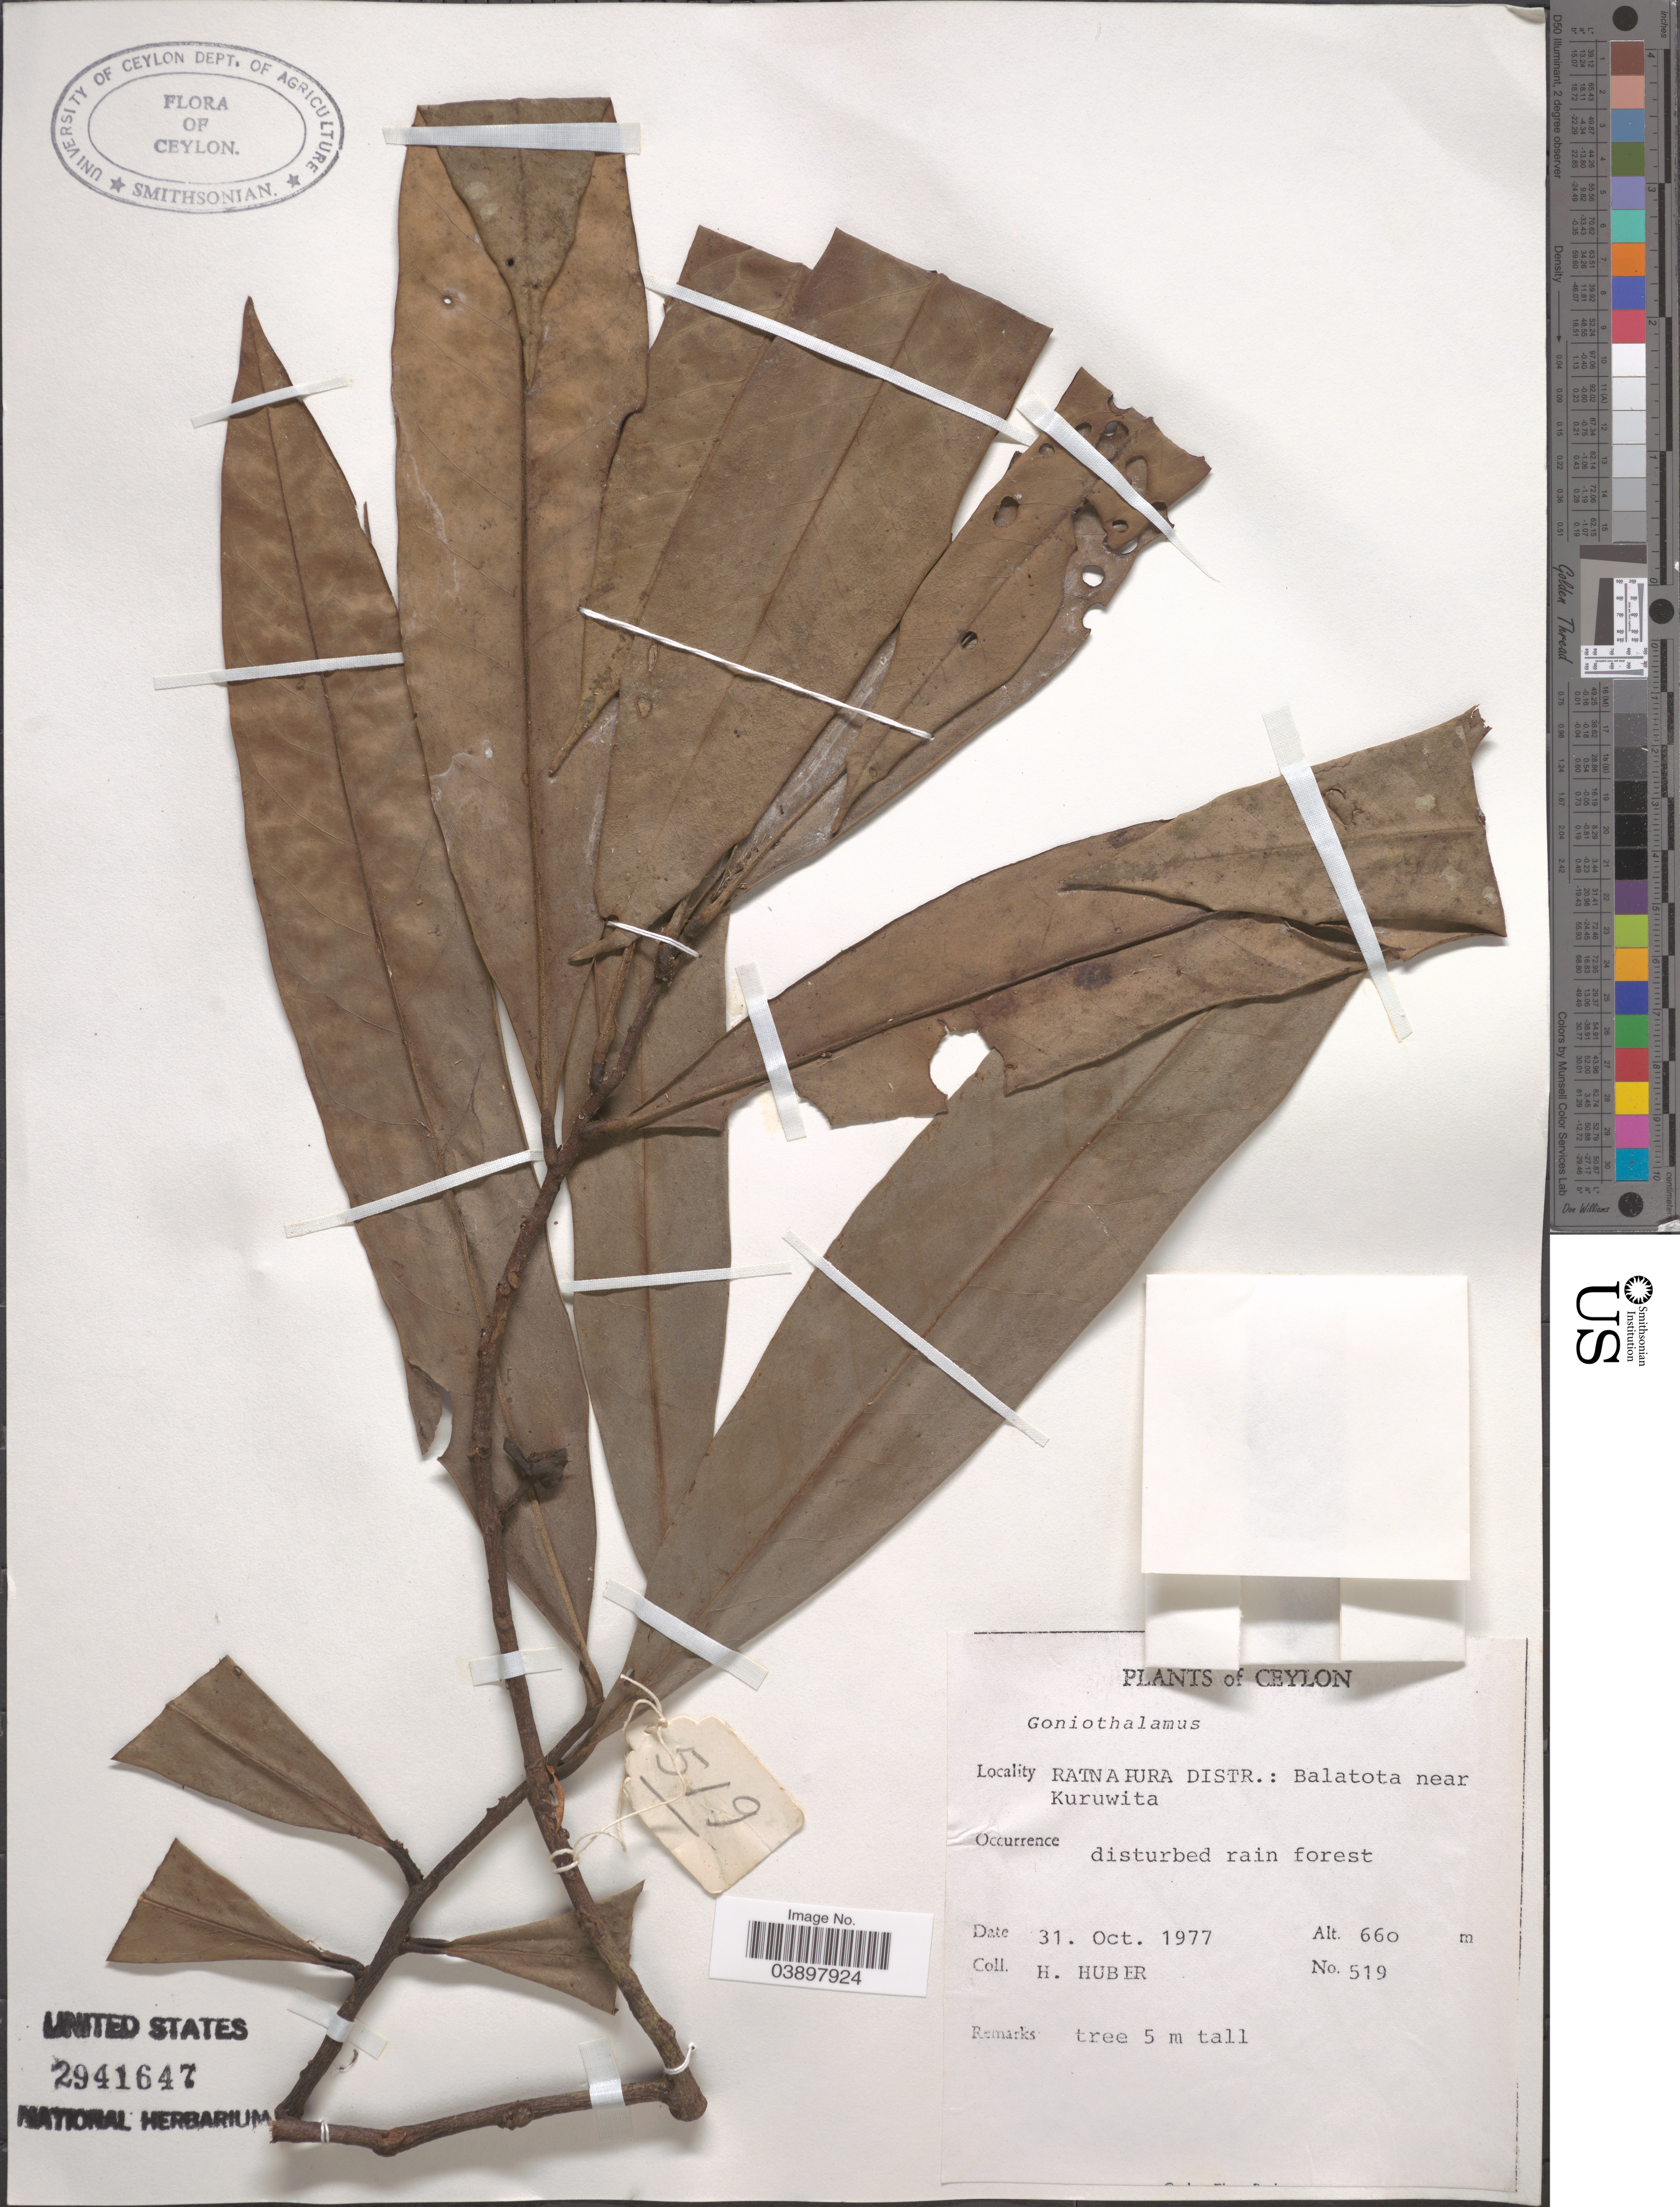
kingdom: Plantae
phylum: Tracheophyta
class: Magnoliopsida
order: Magnoliales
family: Annonaceae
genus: Goniothalamus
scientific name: Goniothalamus sp.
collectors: H. Huber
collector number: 519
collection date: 1977-10-31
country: Sri Lanka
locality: Ceylon. Ratnapura Distr.: Balatota near Kuruwita.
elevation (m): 660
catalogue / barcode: US 2941647